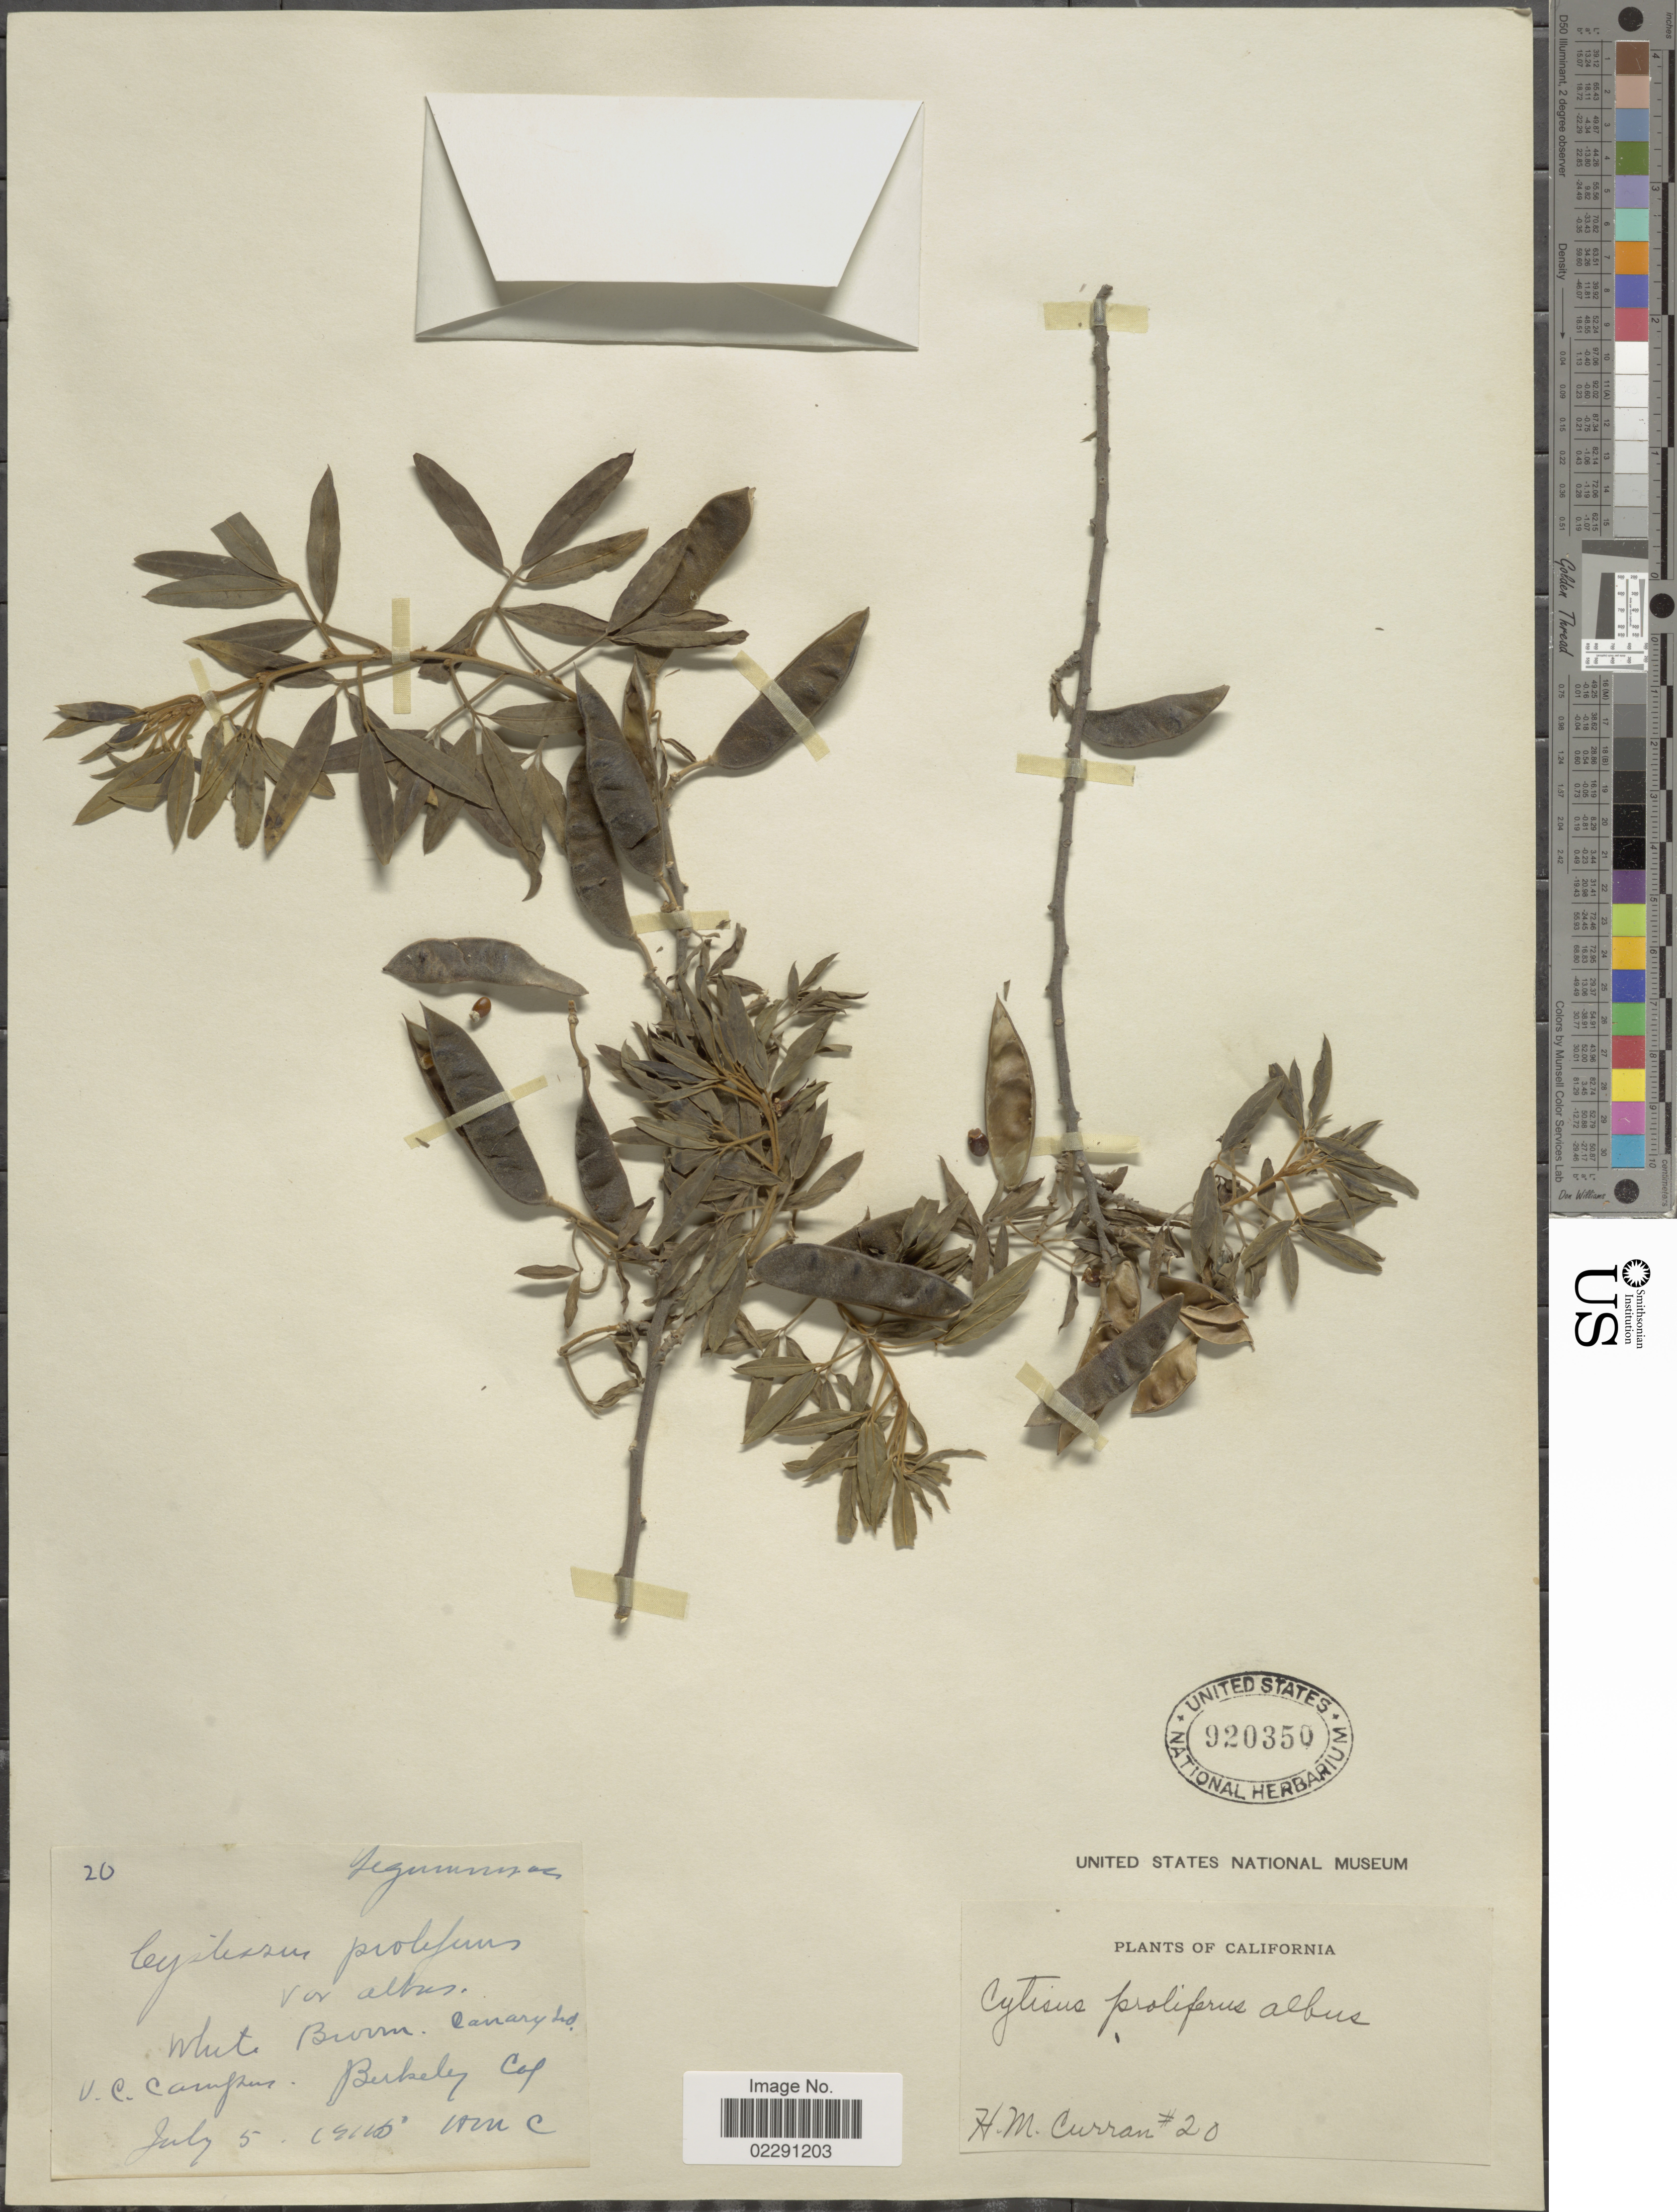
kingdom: Plantae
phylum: Tracheophyta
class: Magnoliopsida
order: Fabales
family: Fabaceae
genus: Cytisus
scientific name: Cytisus prolifer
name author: L. f.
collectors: H. M. Curran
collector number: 20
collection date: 1915-07-05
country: United States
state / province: California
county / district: Alameda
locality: Canary Isl., U.C. Campus, Berkeley Cal.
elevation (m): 100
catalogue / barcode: US 920350